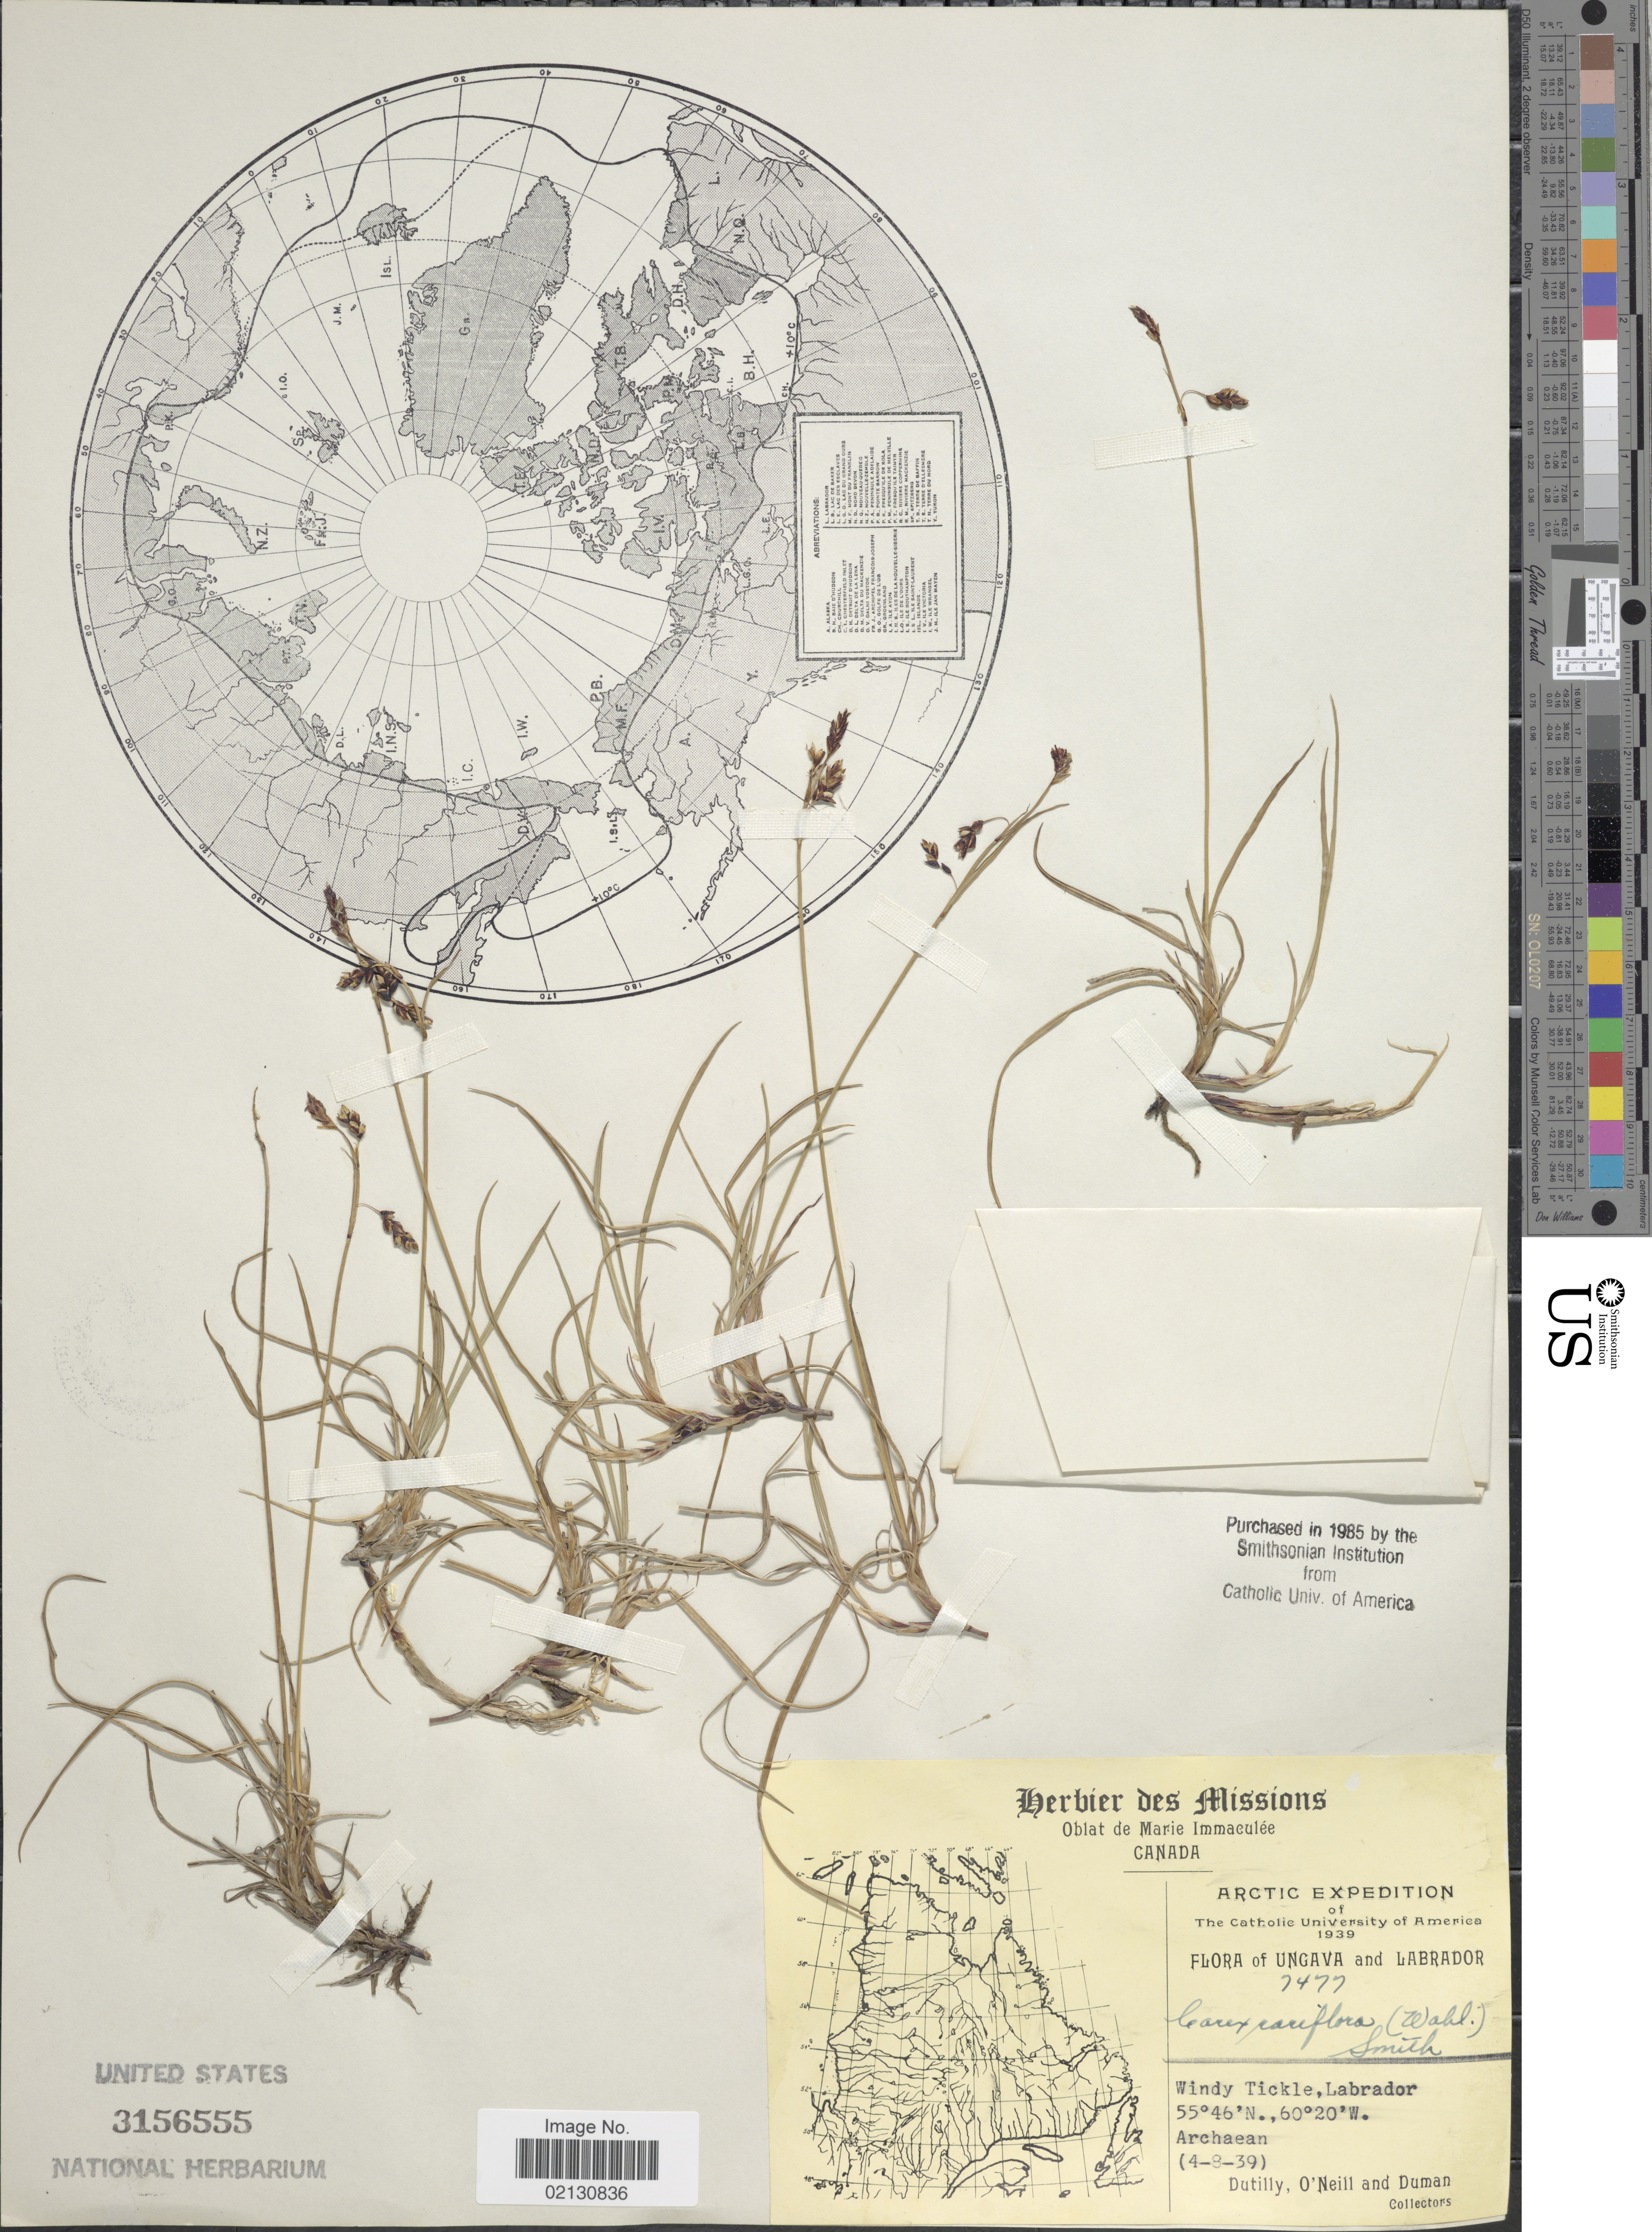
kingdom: Plantae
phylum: Tracheophyta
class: Liliopsida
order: Poales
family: Cyperaceae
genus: Carex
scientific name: Carex rariflora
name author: (Wahlenb.) Sm.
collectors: -. Dutilly, O' Neill & -. Duman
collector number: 7477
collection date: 1939-08-04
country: Canada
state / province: Newfoundland and Labrador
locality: Windy Tickle, Labrador. Arctic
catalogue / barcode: US 3156555